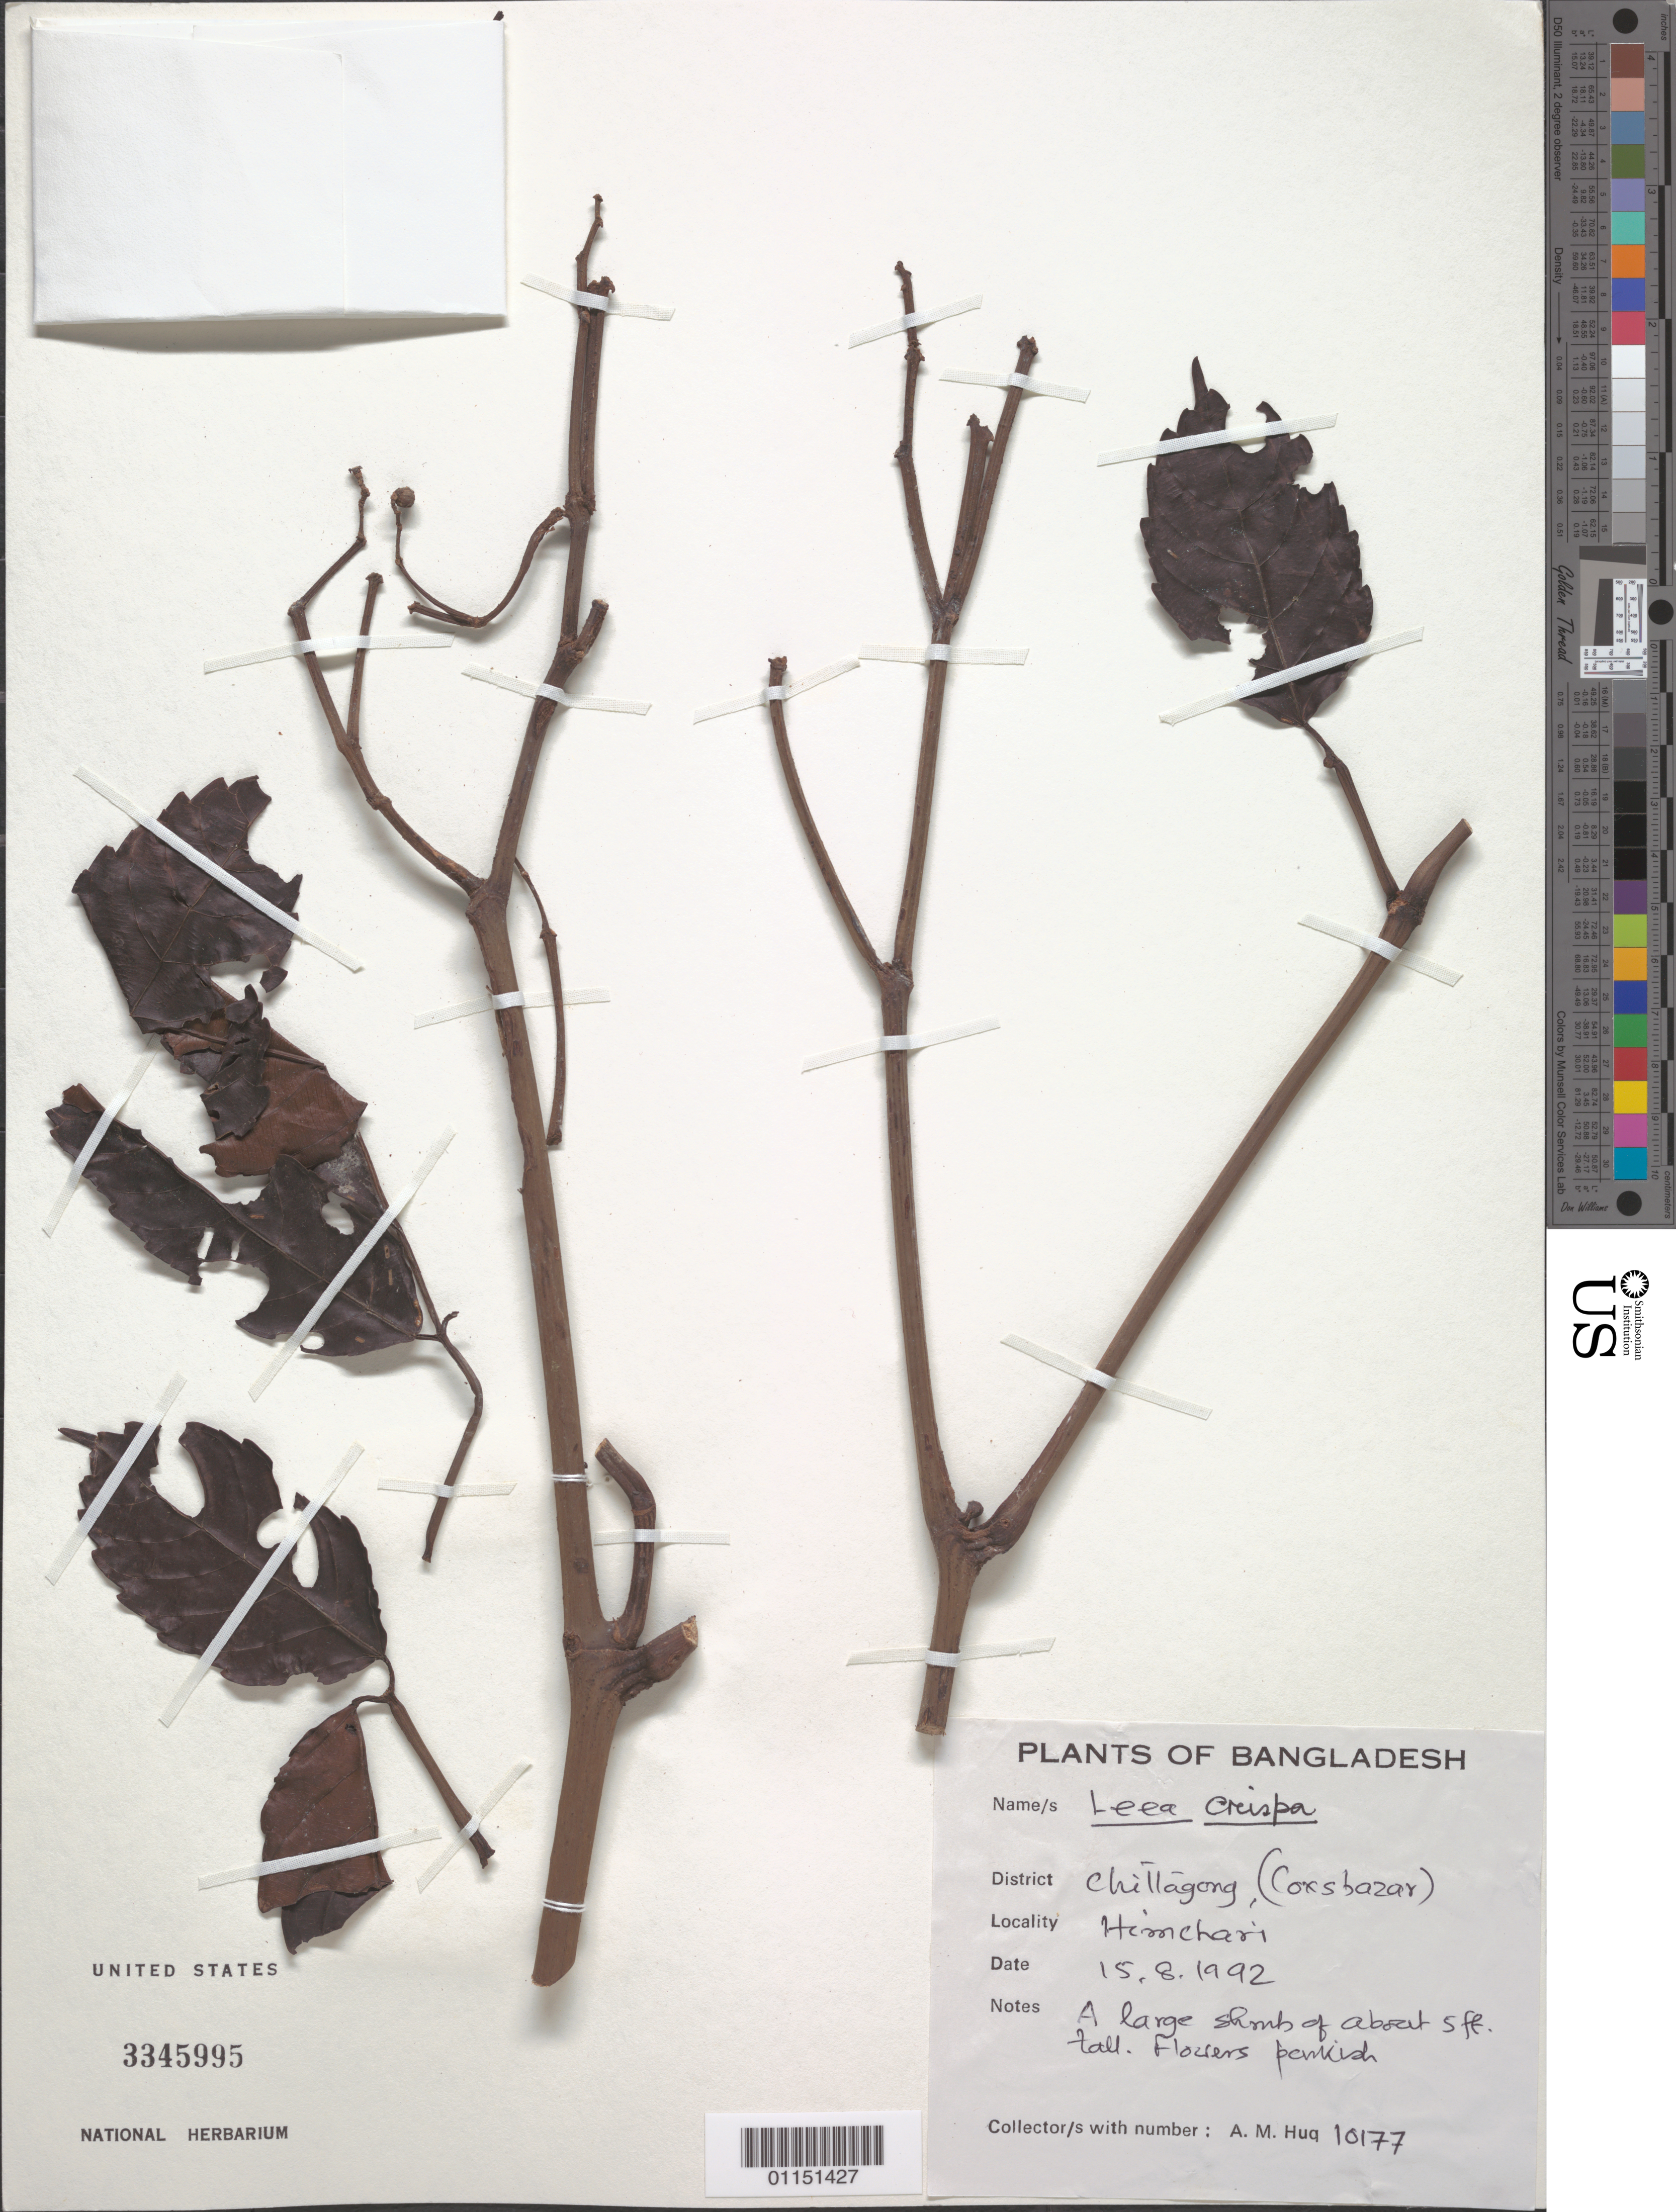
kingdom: Plantae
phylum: Tracheophyta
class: Magnoliopsida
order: Vitales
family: Vitaceae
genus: Leea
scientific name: Leea asiatica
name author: (L.) Ridsdale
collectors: A. M. Huq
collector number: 10177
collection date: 1992-08-15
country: Bangladesh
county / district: Chittagong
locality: Himchari.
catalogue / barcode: US 3345995